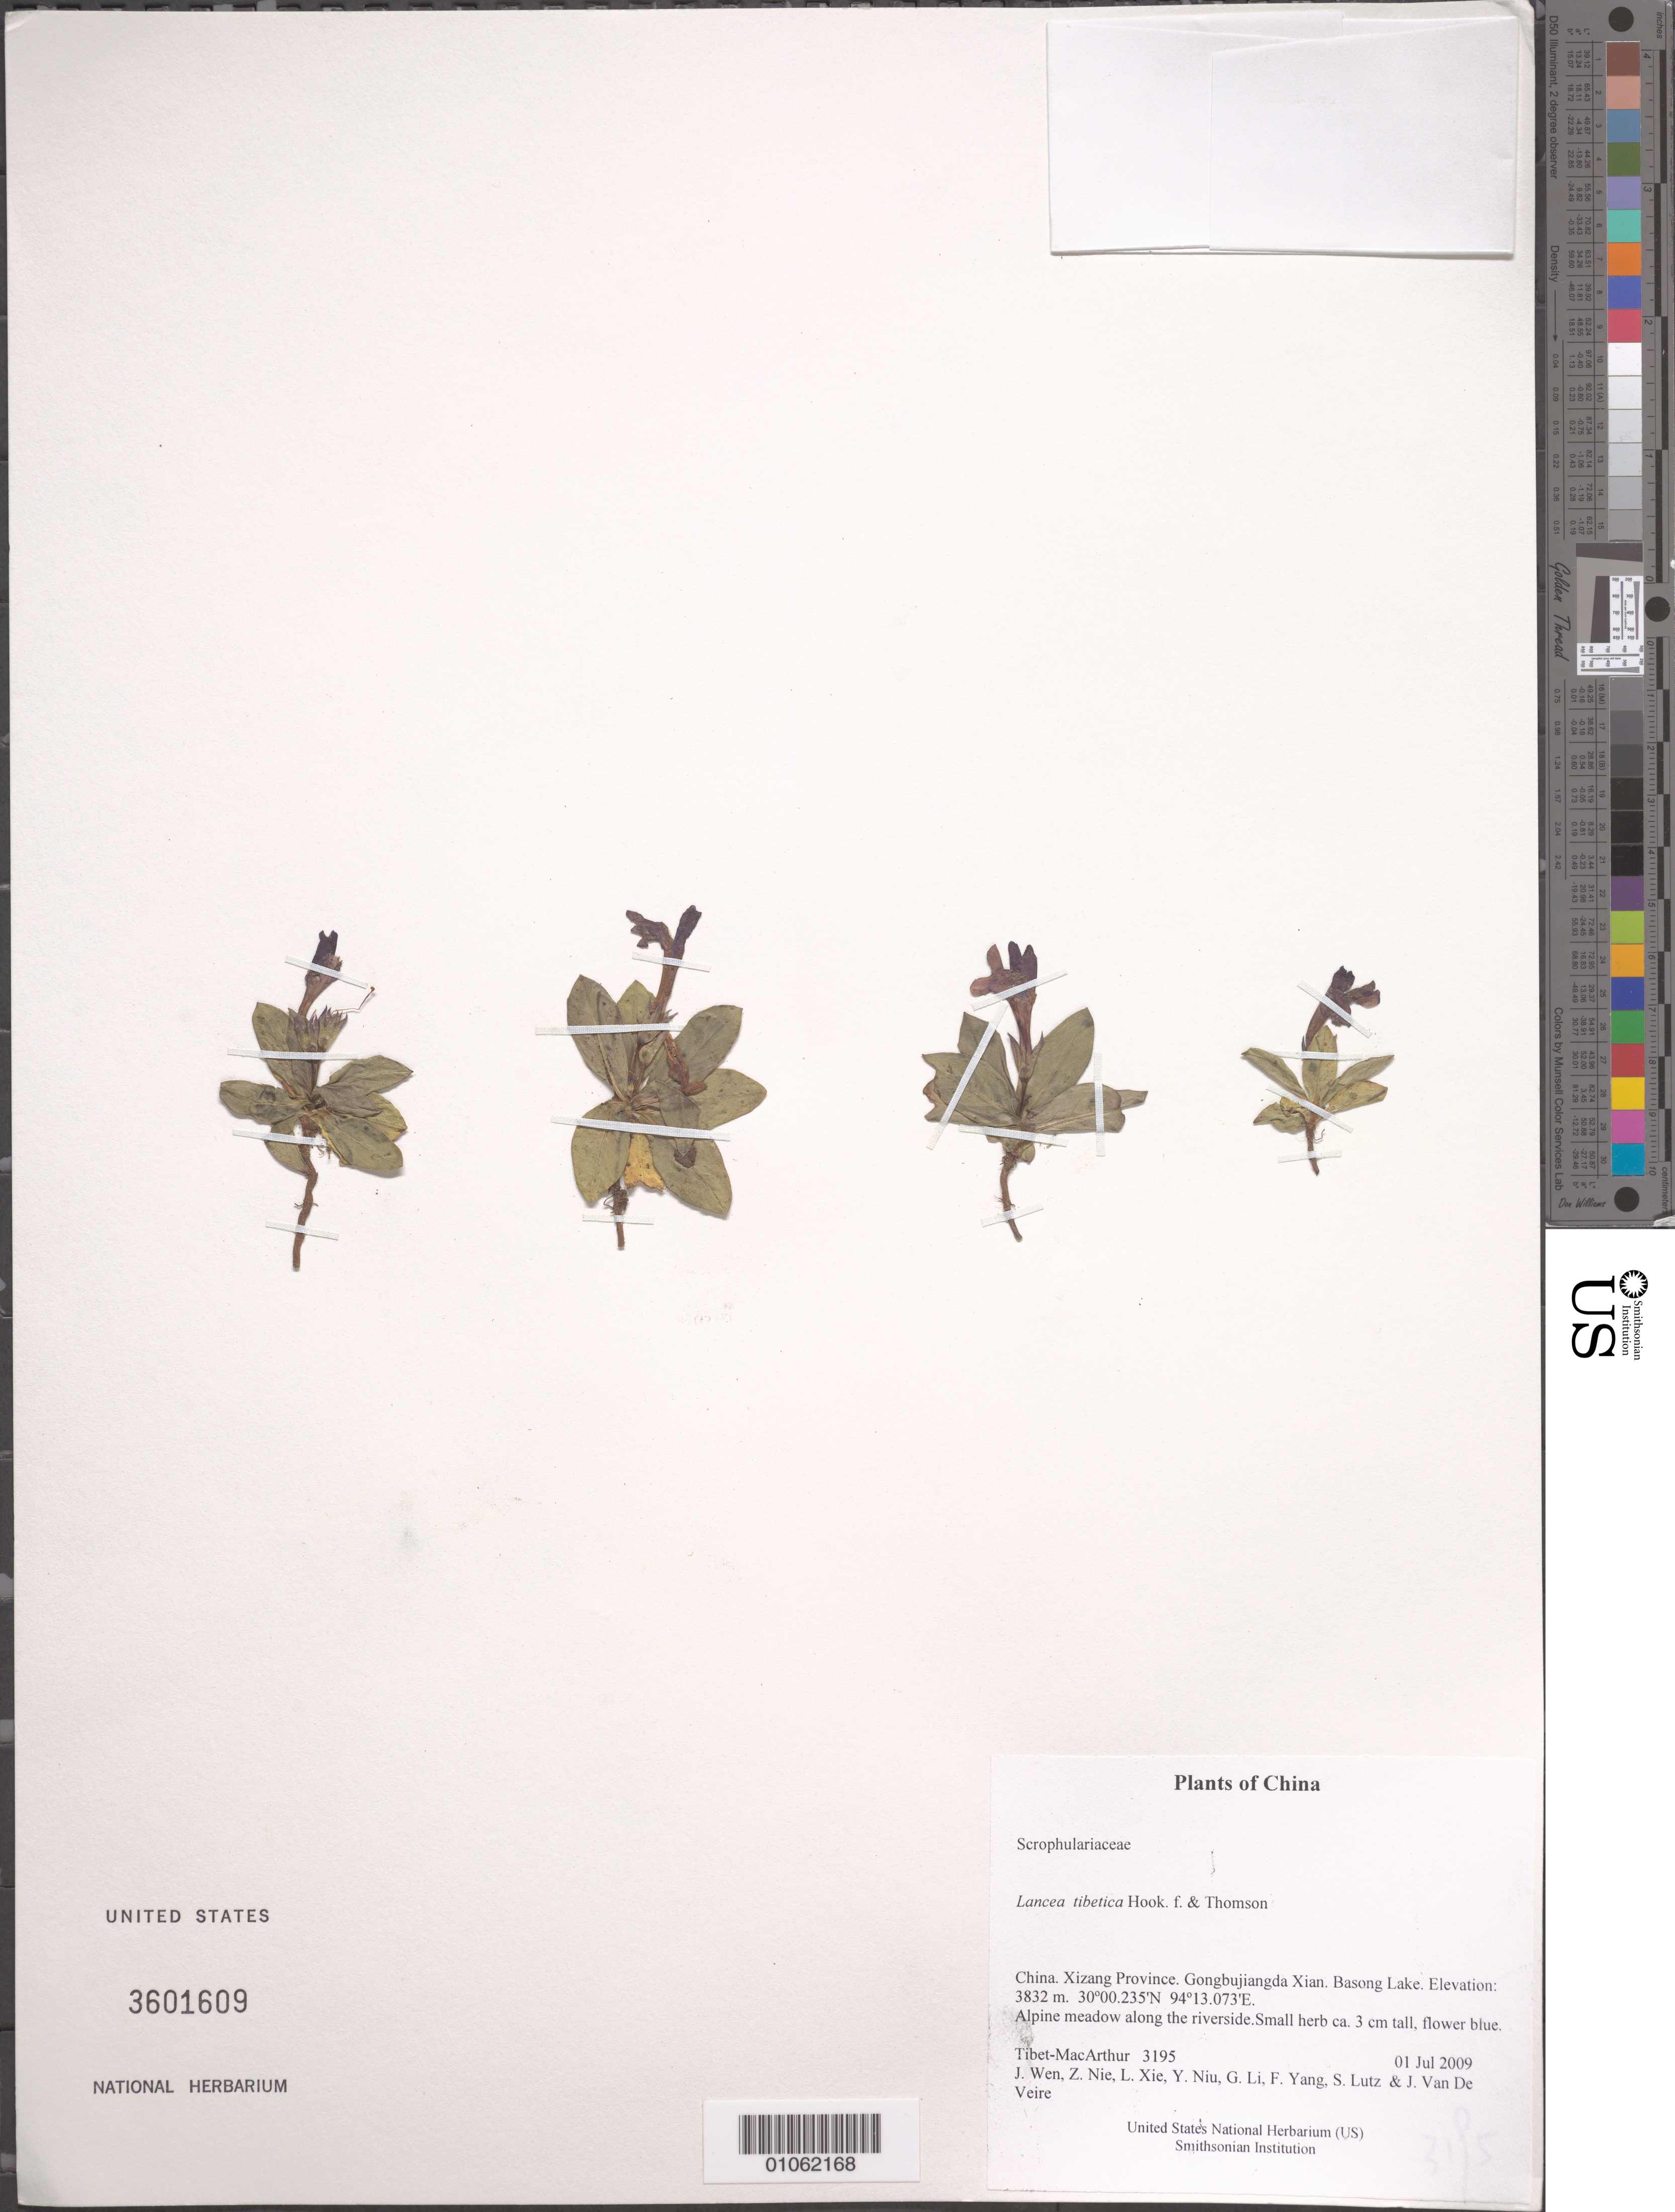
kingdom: Plantae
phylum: Tracheophyta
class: Magnoliopsida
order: Lamiales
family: Mazaceae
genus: Lancea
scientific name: Lancea tibetica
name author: Hook. f. & Thomson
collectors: Tibet-MacArthur, J. Wen, Z. Nie, L. Xie, Y. Niu, G. Li, F. Yang, S. Lutz & J. Van De Veire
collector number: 3195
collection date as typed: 01 Jul 2009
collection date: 2009-07-01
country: China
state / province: Xizang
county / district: Gongbujiangda Xian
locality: Basong Lake.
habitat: Alpine meadow along the riverside.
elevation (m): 3832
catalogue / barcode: US 3601609